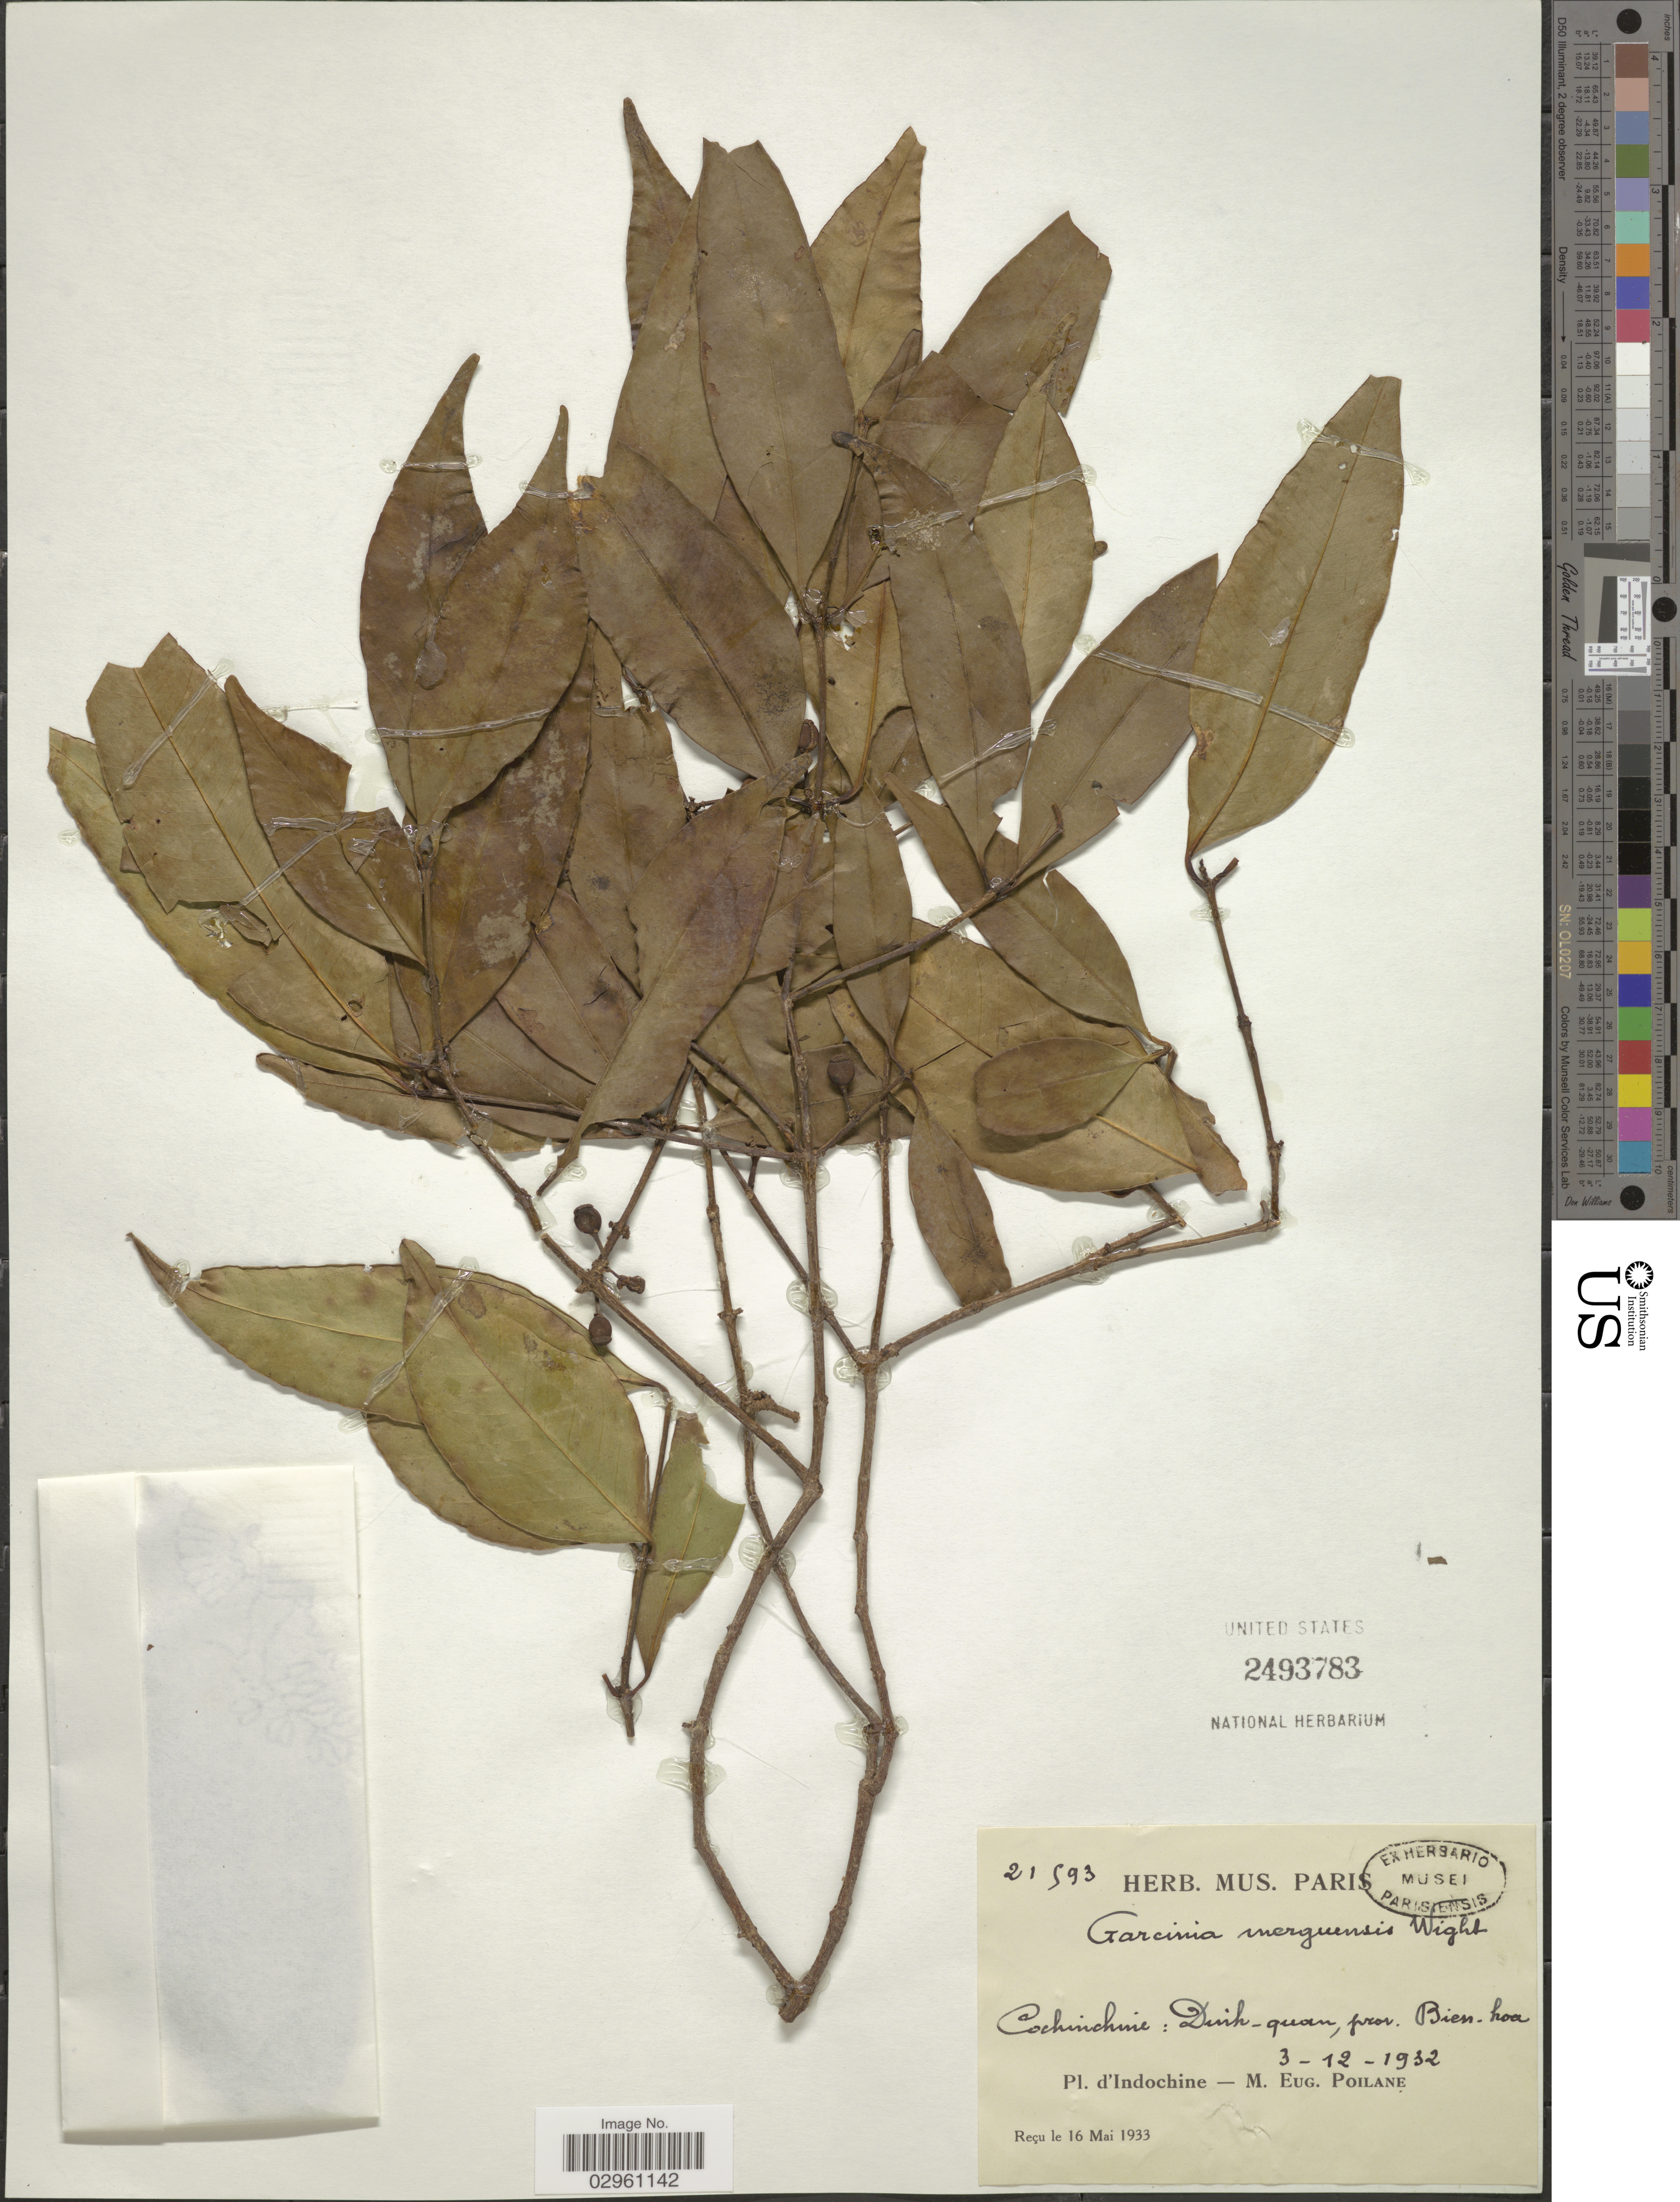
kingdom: Plantae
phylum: Tracheophyta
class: Magnoliopsida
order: Malpighiales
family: Clusiaceae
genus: Garcinia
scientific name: Garcinia merguensis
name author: Wight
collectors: M. Poilane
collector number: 21593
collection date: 1932-12-03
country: Vietnam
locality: Cochinchine: Dinh-quan, prov. Bien-hoa. Pl. d'Indochine.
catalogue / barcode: US 2493783